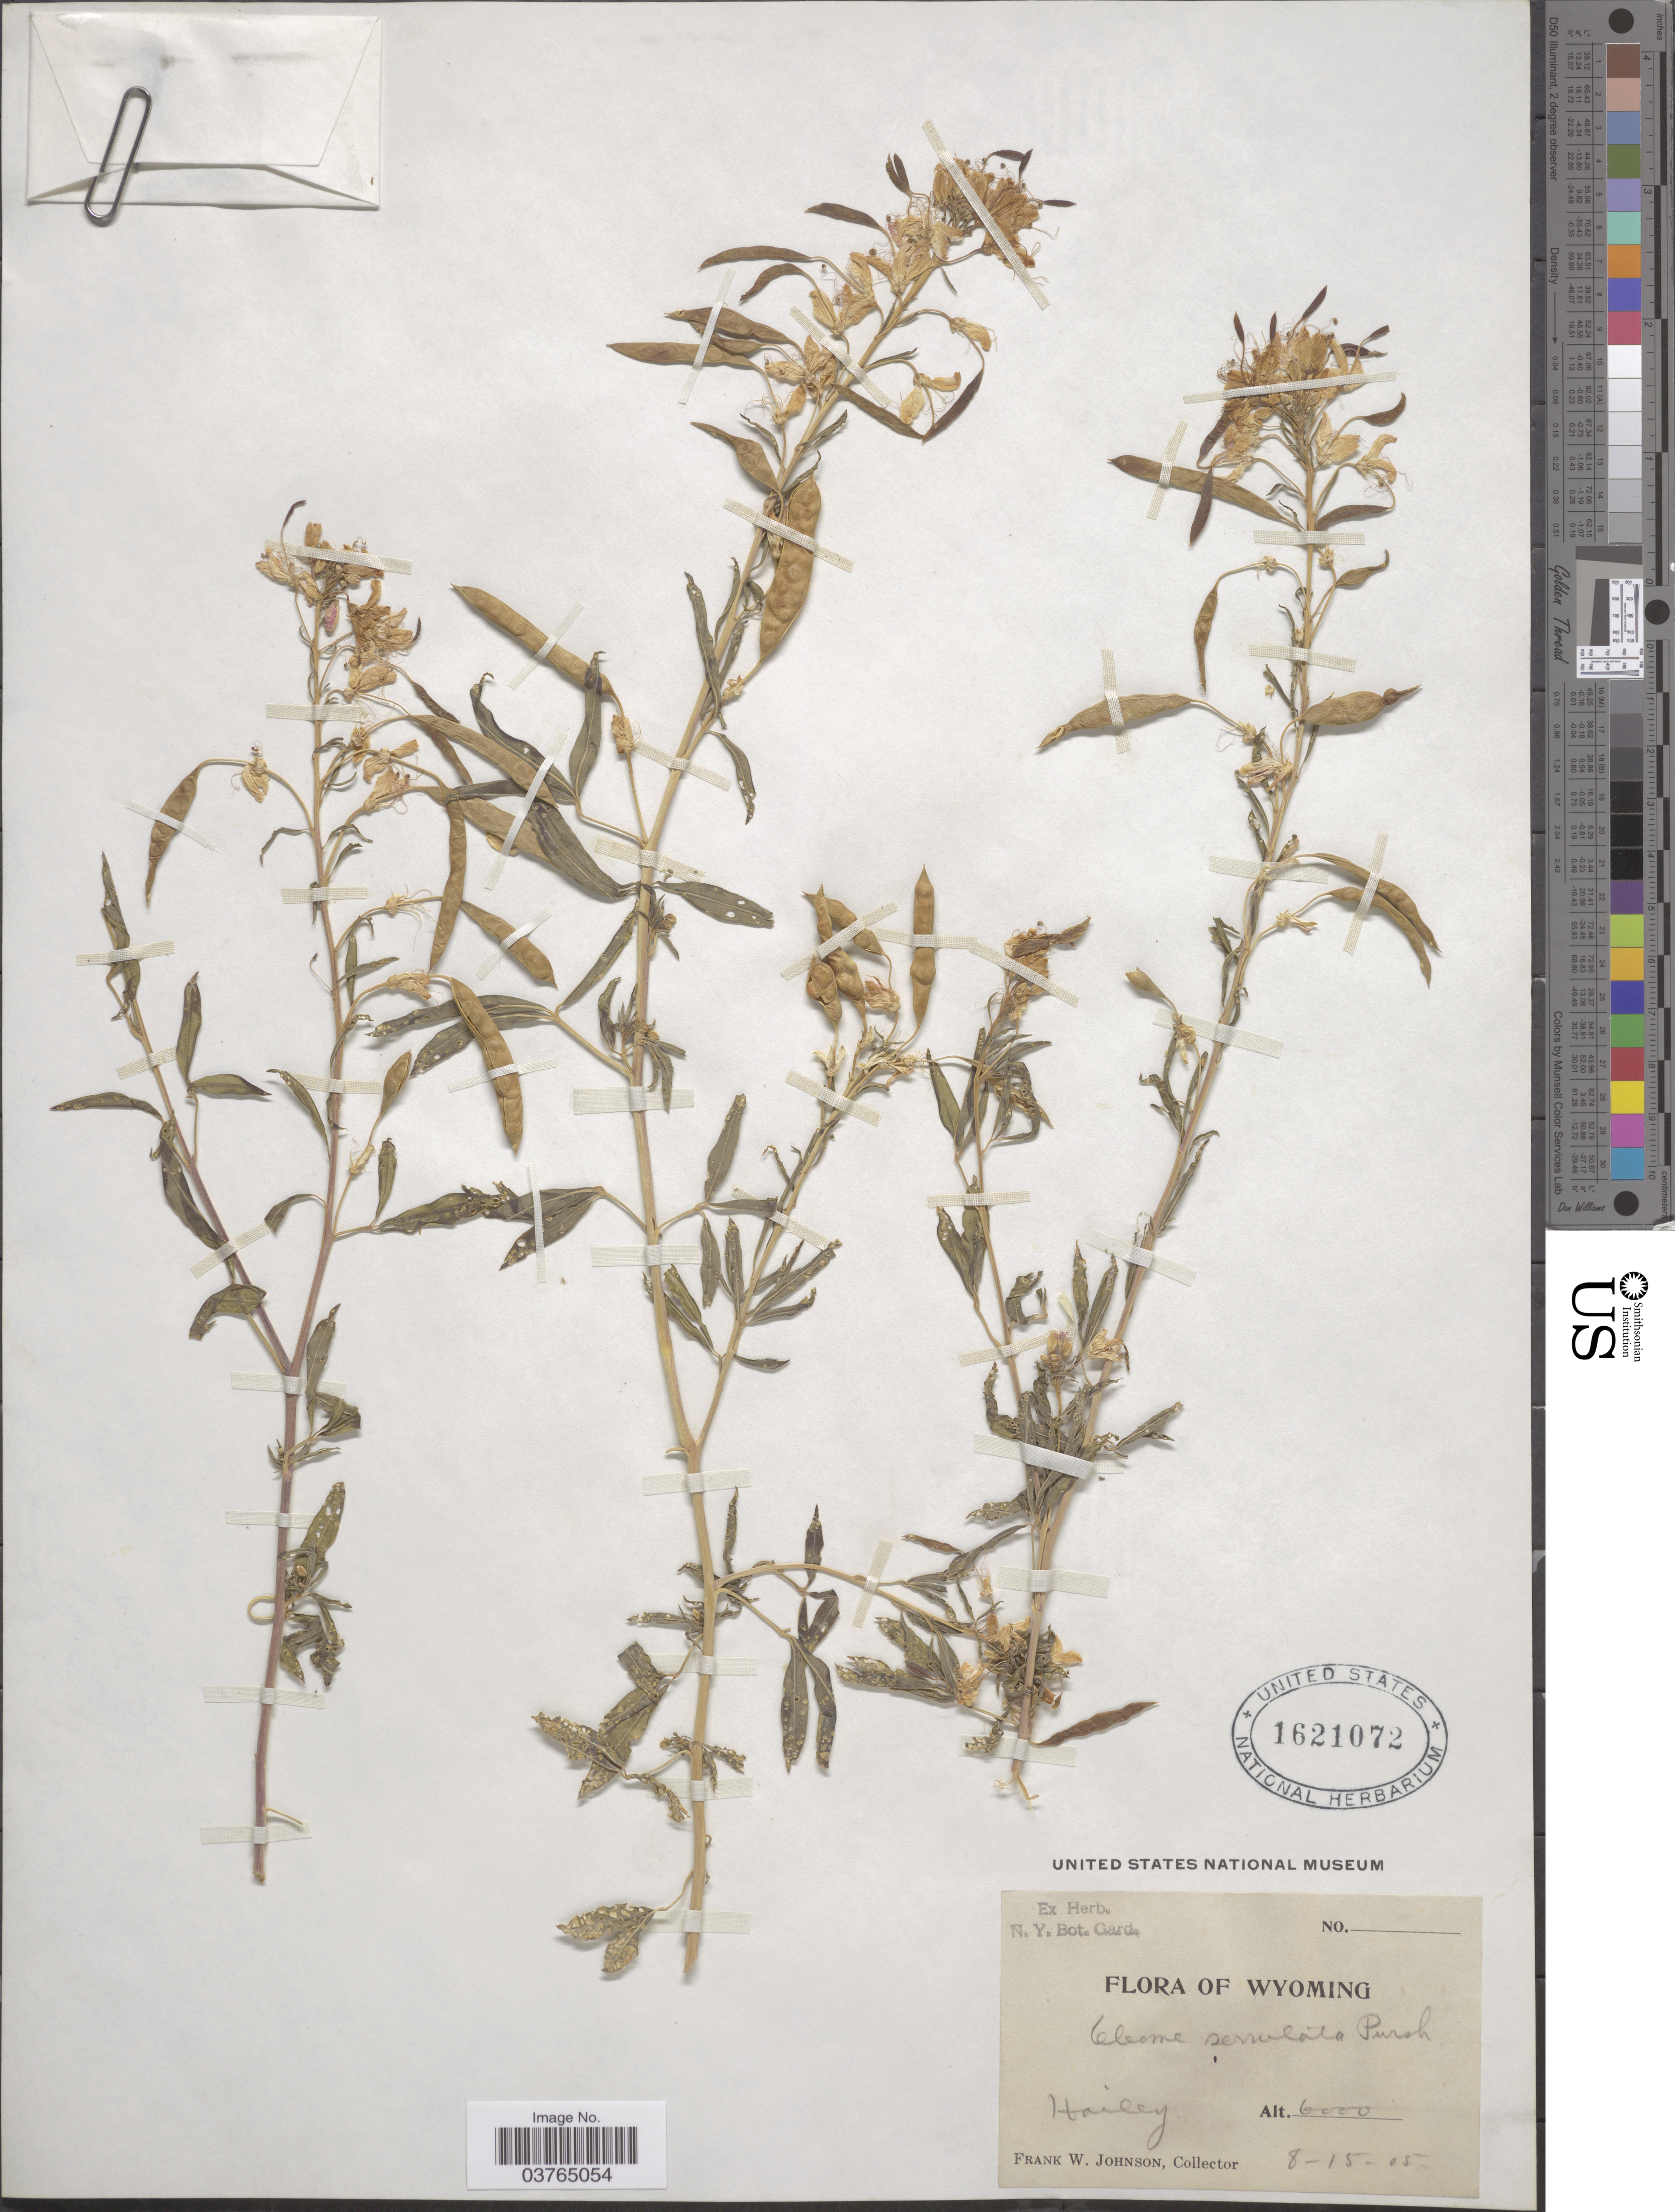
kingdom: Plantae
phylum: Tracheophyta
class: Magnoliopsida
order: Brassicales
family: Cleomaceae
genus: Cleomella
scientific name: Cleomella serrulata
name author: (Pursh) Roalson & J.C. Hall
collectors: F. W. Johnson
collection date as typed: Transcribed d/m/y: 15/8/5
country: United States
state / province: Wyoming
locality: Hailey.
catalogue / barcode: US 1621072